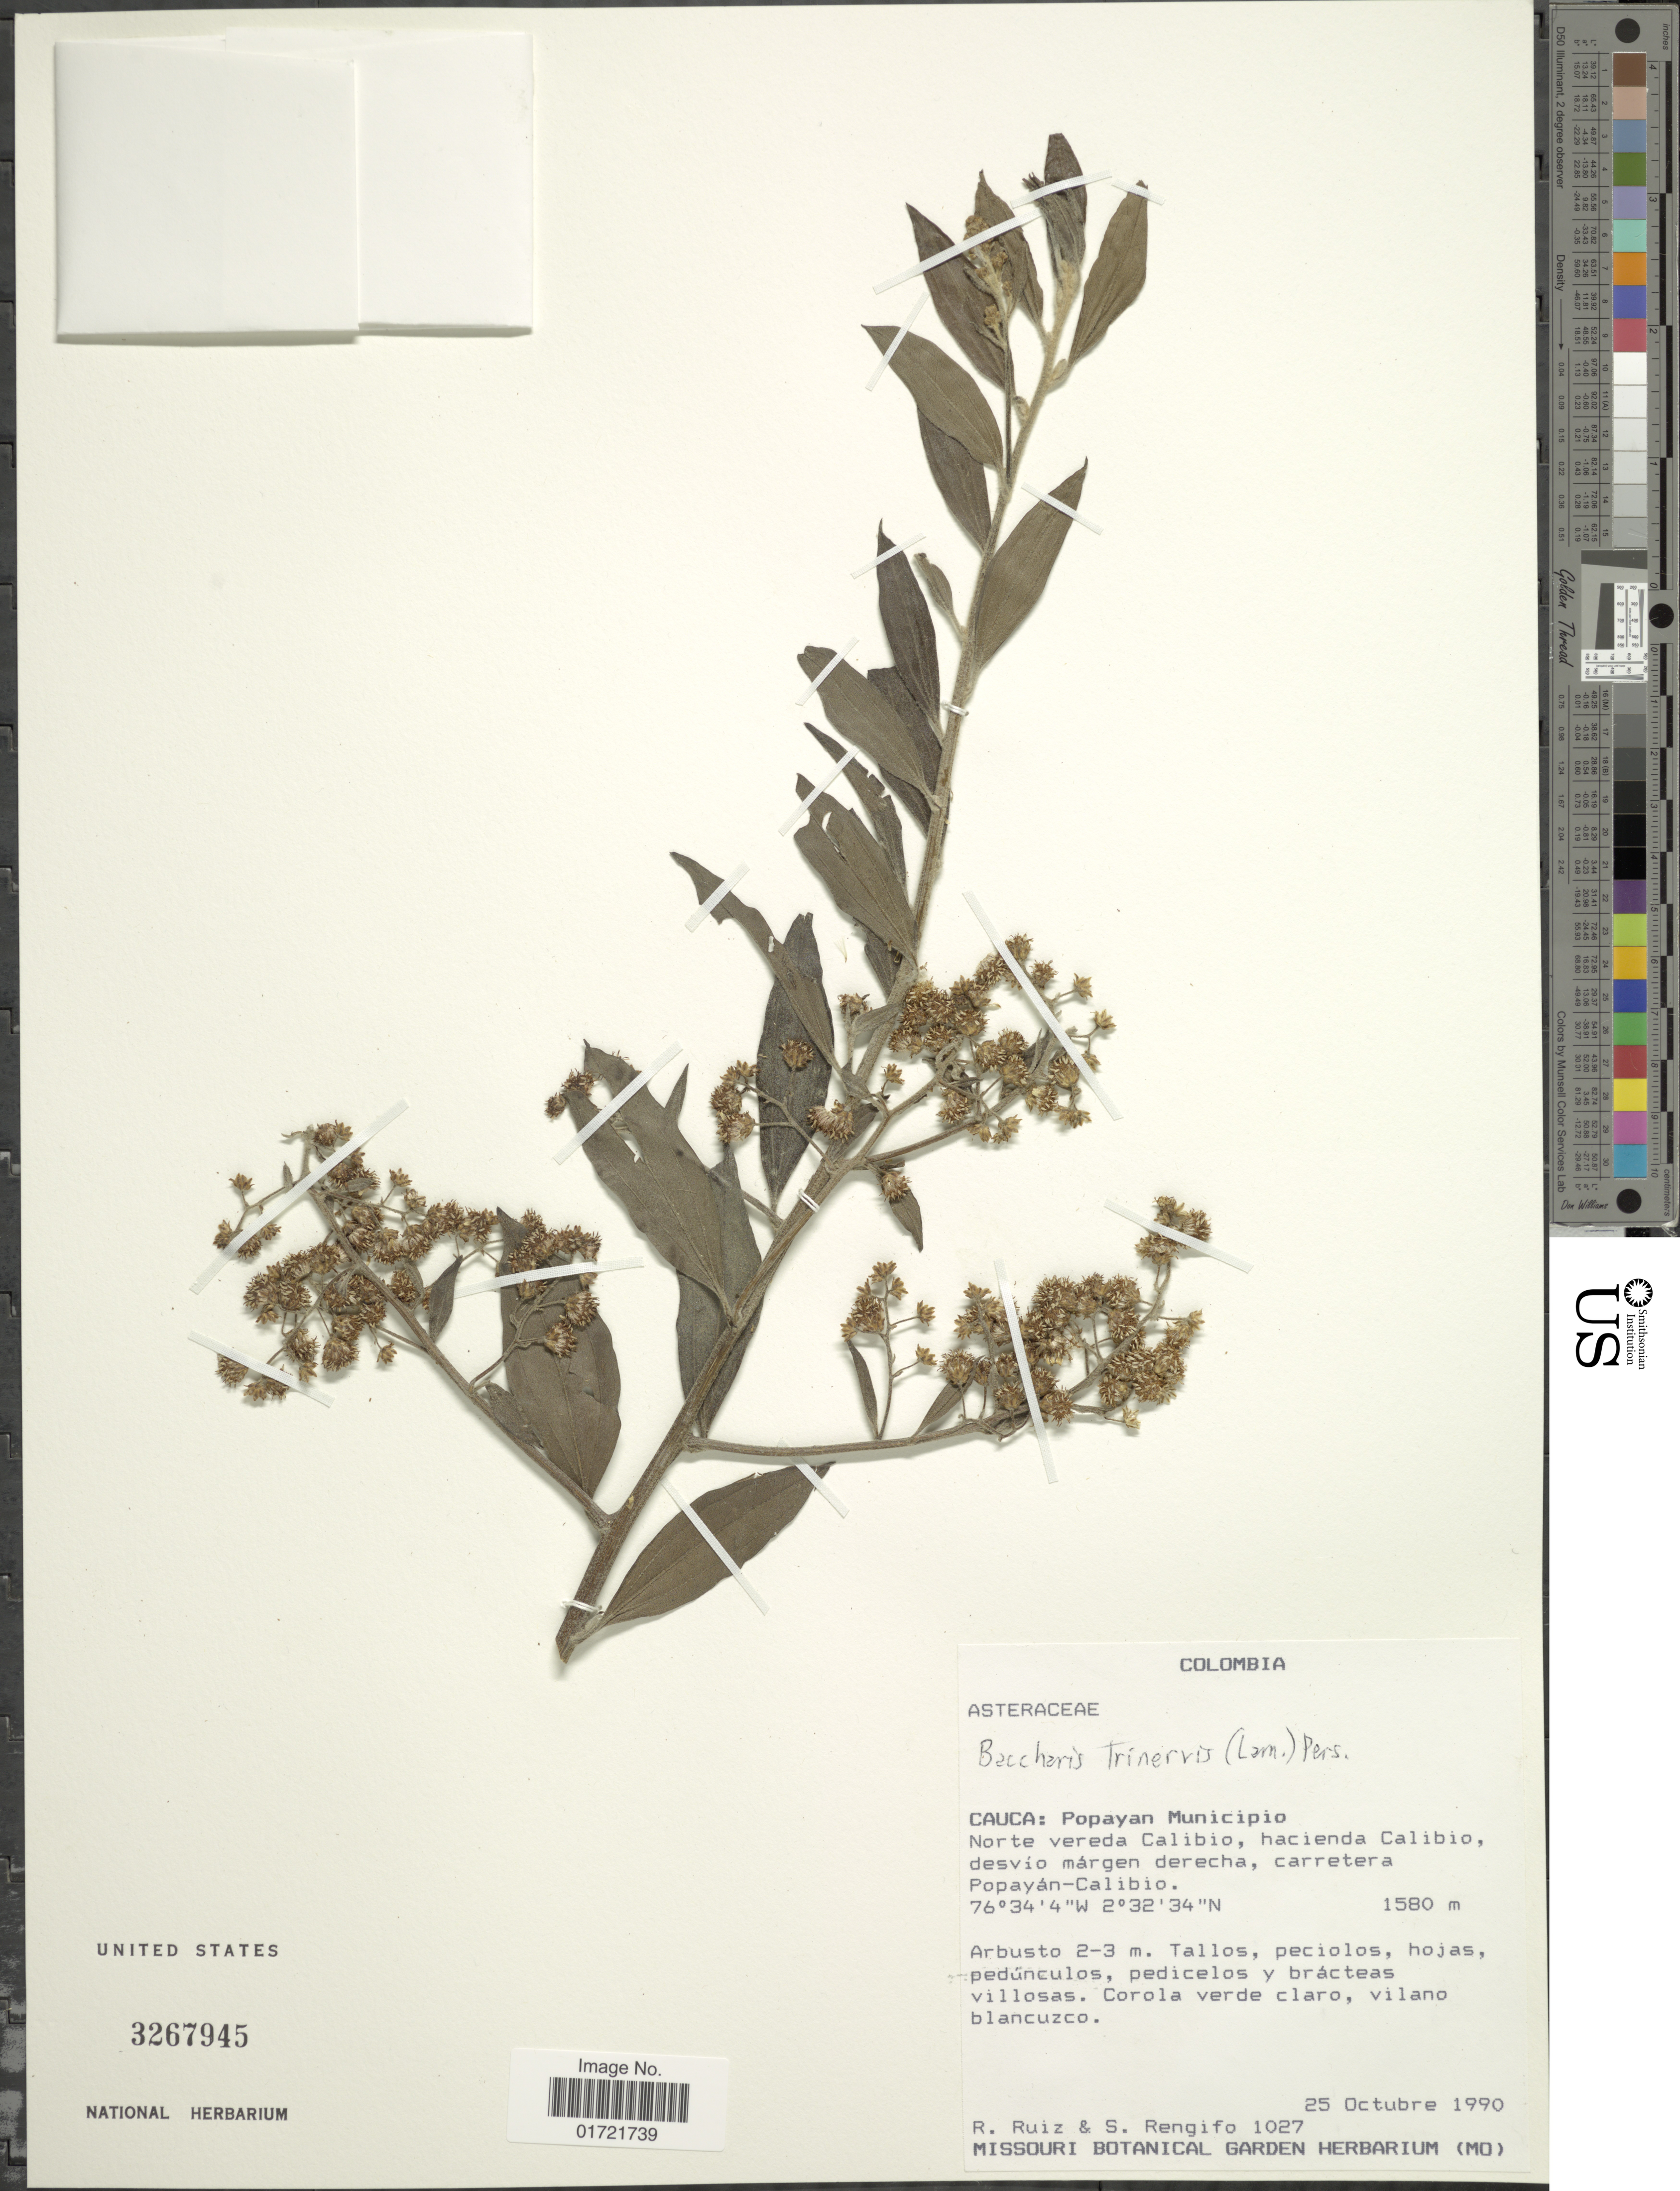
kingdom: Plantae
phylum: Tracheophyta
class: Magnoliopsida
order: Asterales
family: Asteraceae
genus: Baccharis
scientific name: Baccharis trinervis var. rhexioides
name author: (Kunth) Baker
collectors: R. Ruiz & S. Rengifo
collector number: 1027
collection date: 1990-10-25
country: Colombia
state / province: Cauca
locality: Cauca: Popayan Municipio, Norte vereda Calibio, hacienda Calibio, desvio margen derecha, carretera Popayan-Calibio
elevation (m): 1580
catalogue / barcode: US 3267945